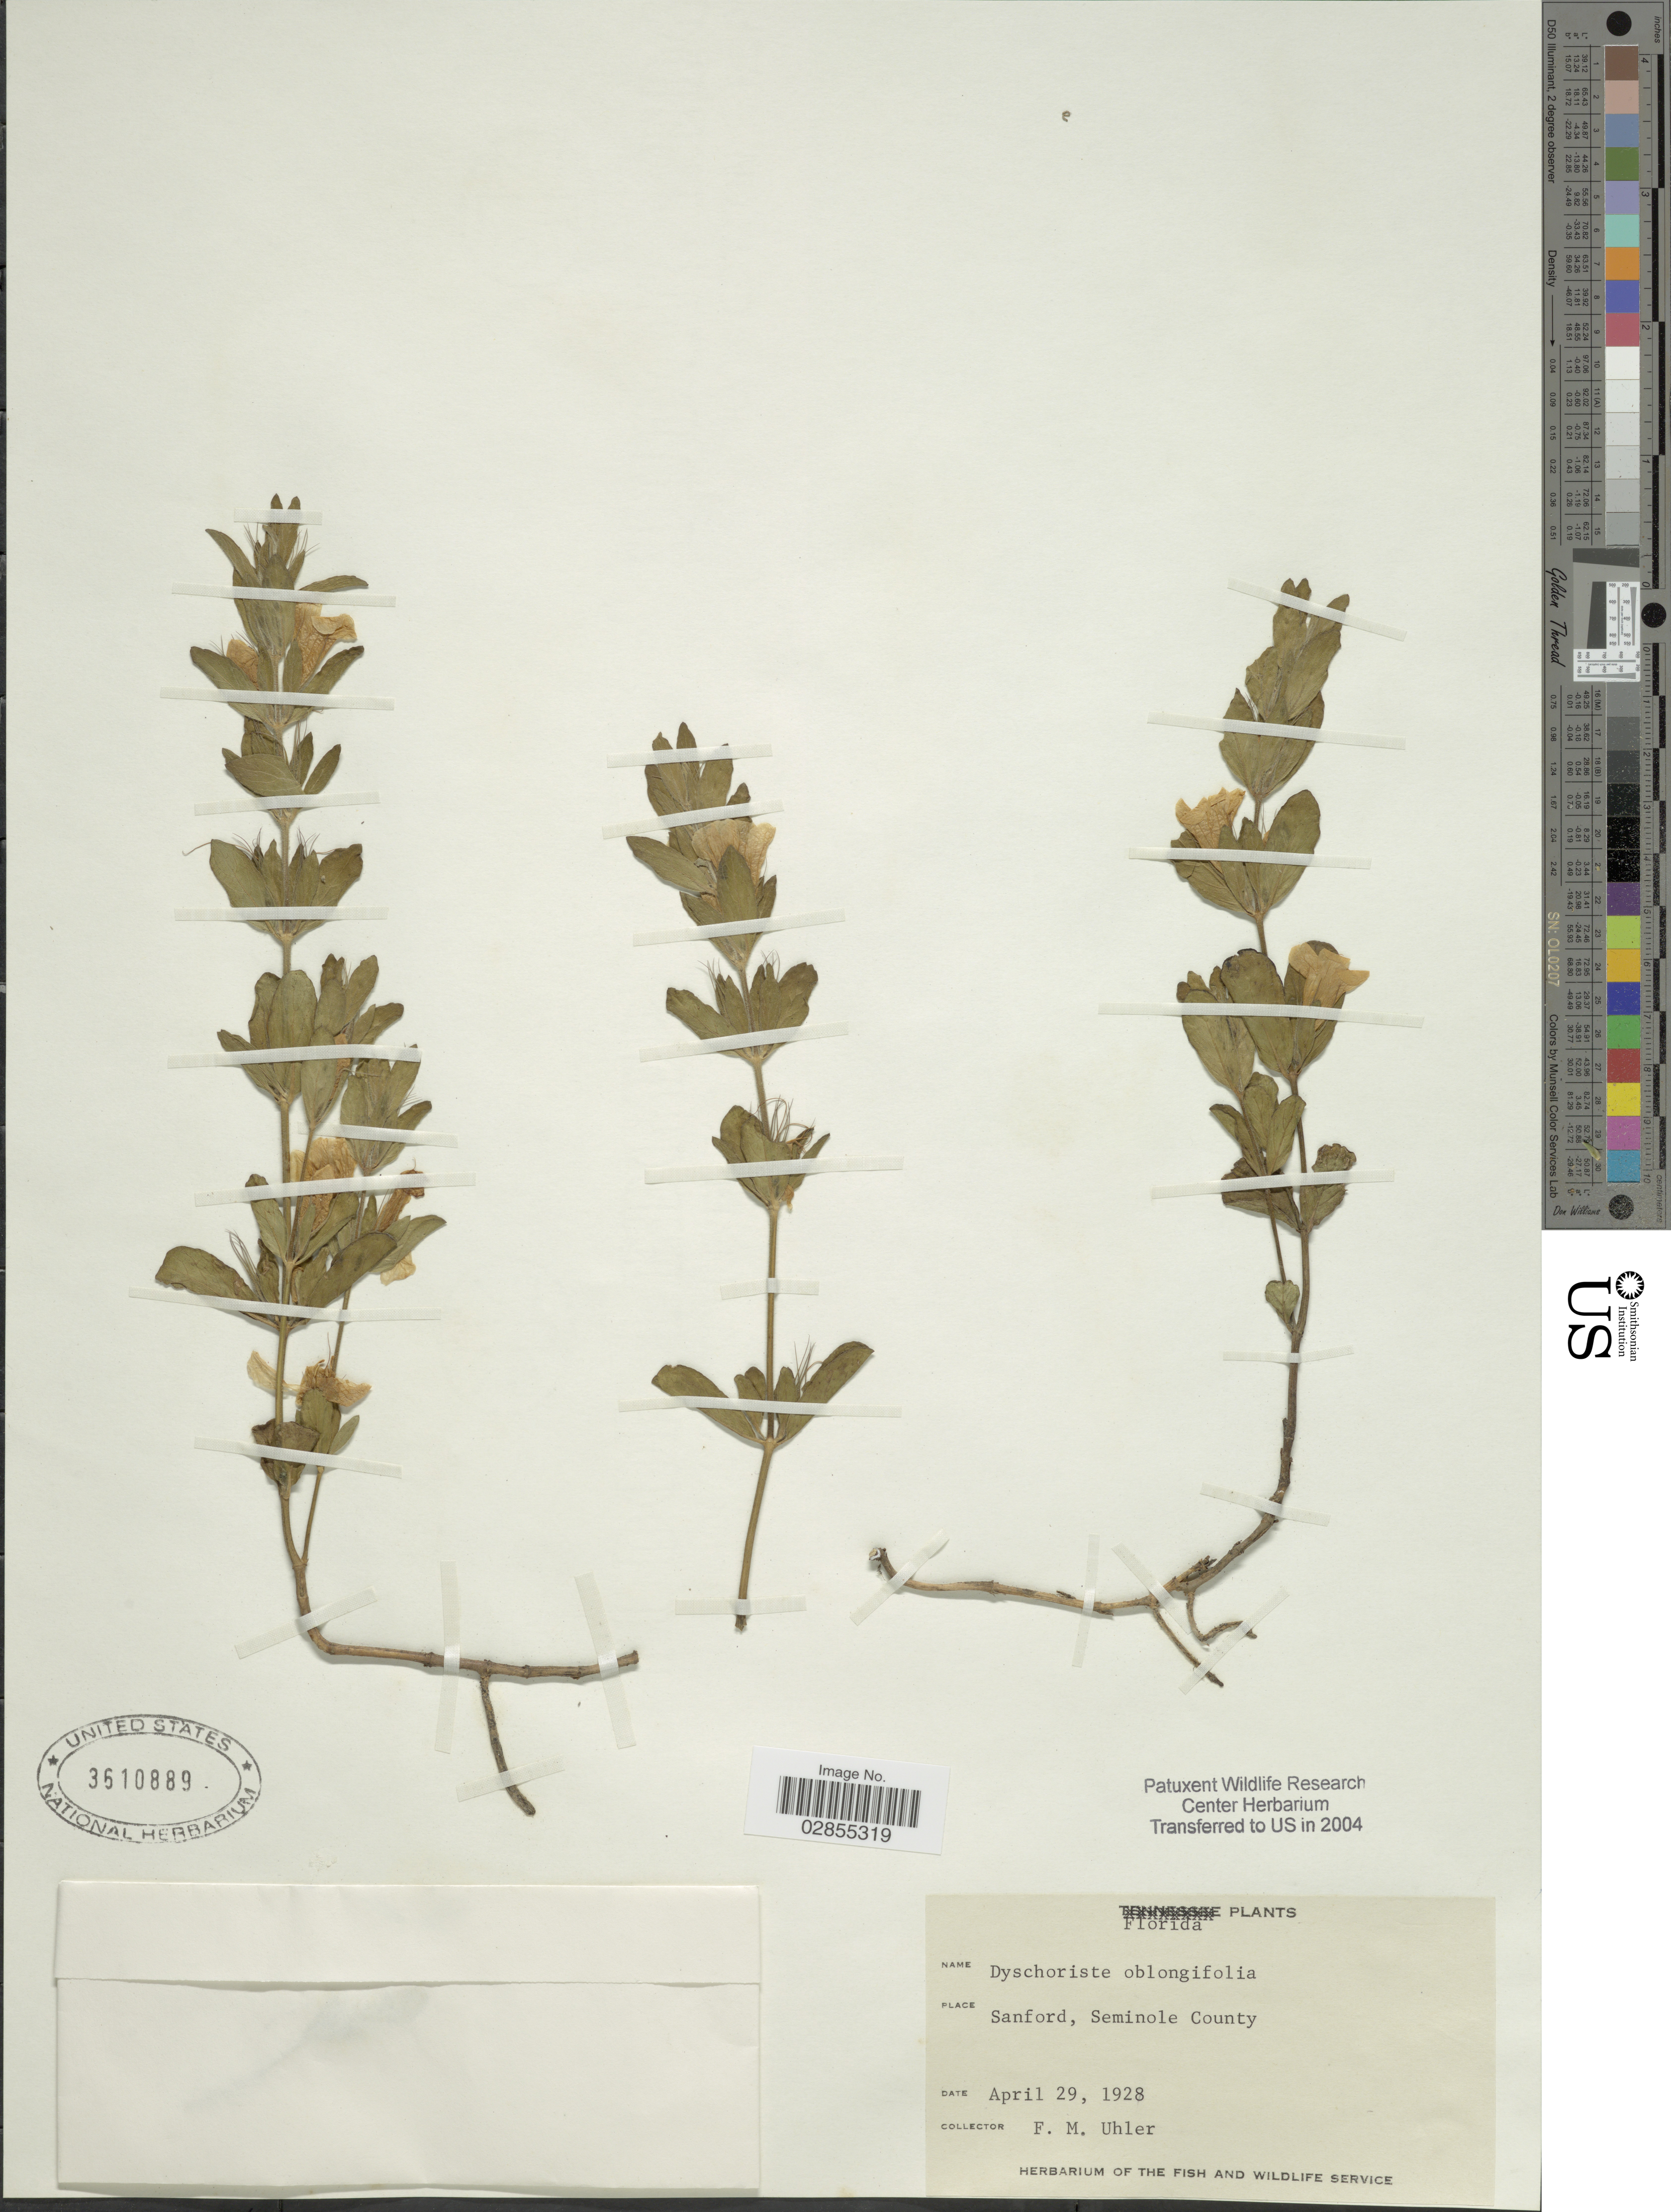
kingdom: Plantae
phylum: Tracheophyta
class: Magnoliopsida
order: Lamiales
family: Acanthaceae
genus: Dyschoriste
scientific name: Dyschoriste oblongifolia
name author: (Michx.) Kuntze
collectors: F. M. Uhler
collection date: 1928-04-29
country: United States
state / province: Florida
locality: Sanford, Seminole County.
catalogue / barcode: US 3610889